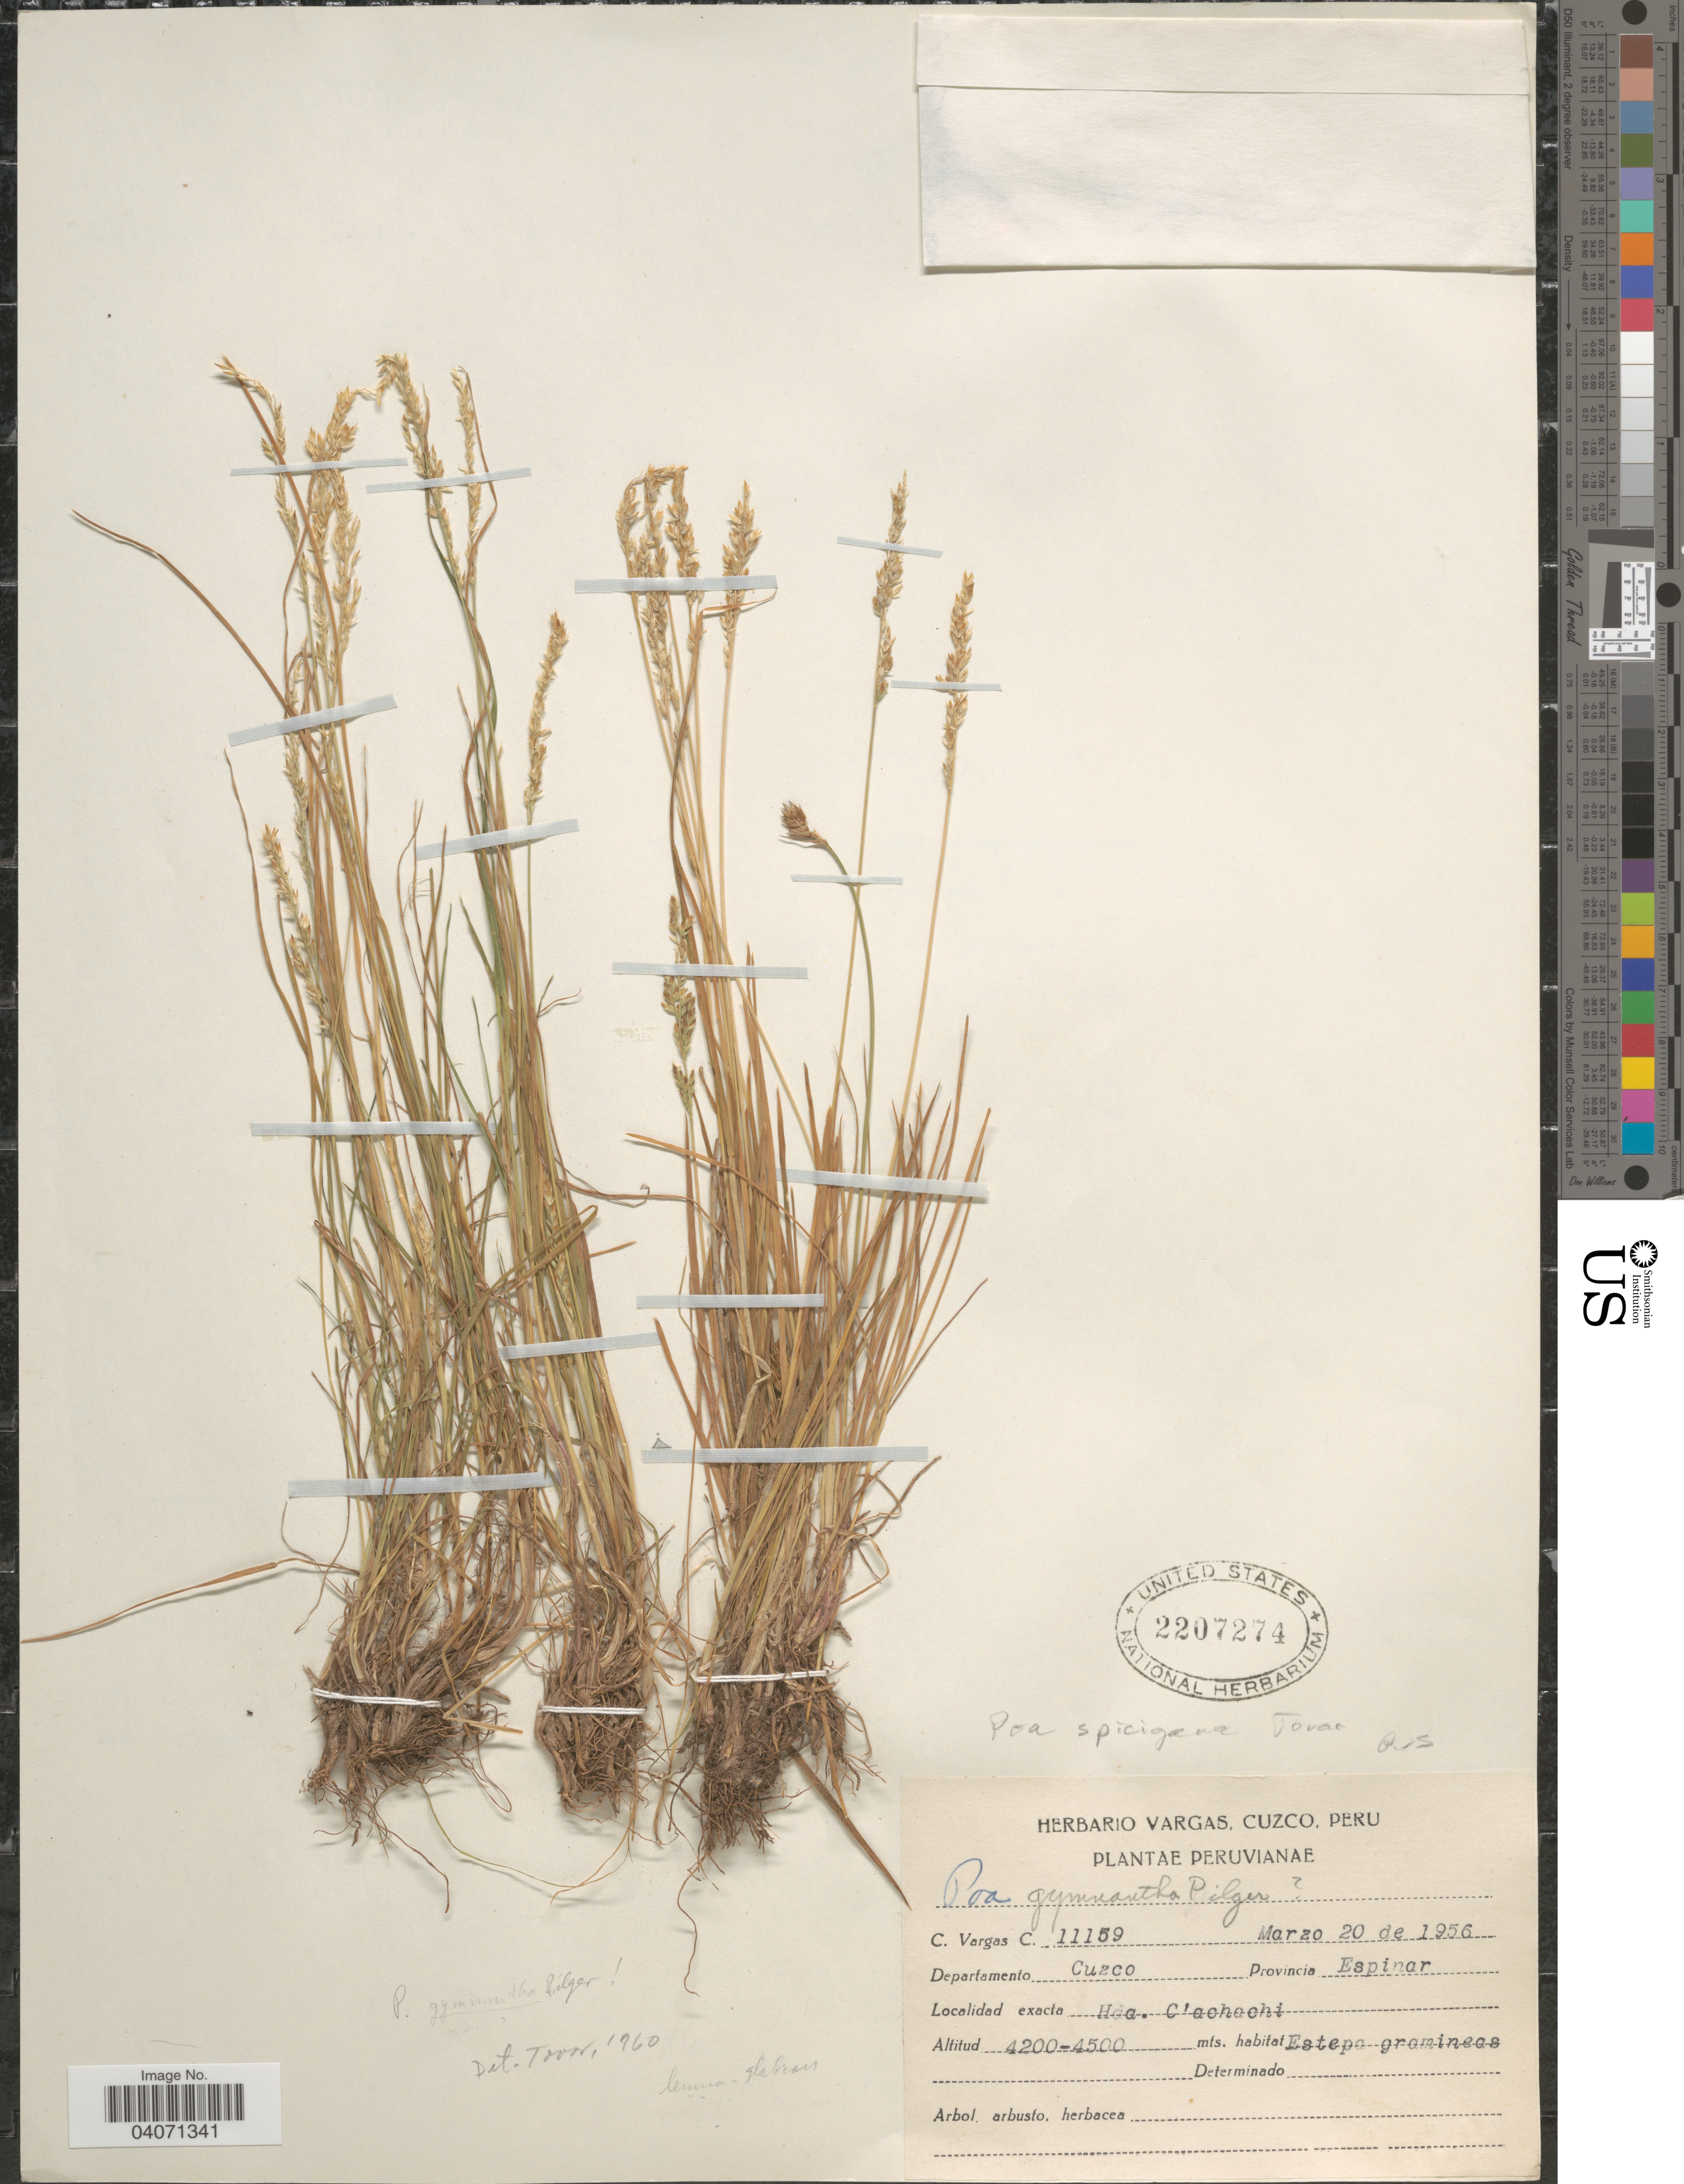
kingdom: Plantae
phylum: Tracheophyta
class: Liliopsida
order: Poales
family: Poaceae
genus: Poa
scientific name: Poa spicigera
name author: Tovar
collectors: C. Vargas Calderón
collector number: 11159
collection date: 1956-03-20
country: Peru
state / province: Cusco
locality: Departamento Cuzco. Provincia Espinar. Hda. C'achachi.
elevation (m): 4200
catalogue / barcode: US 2207274